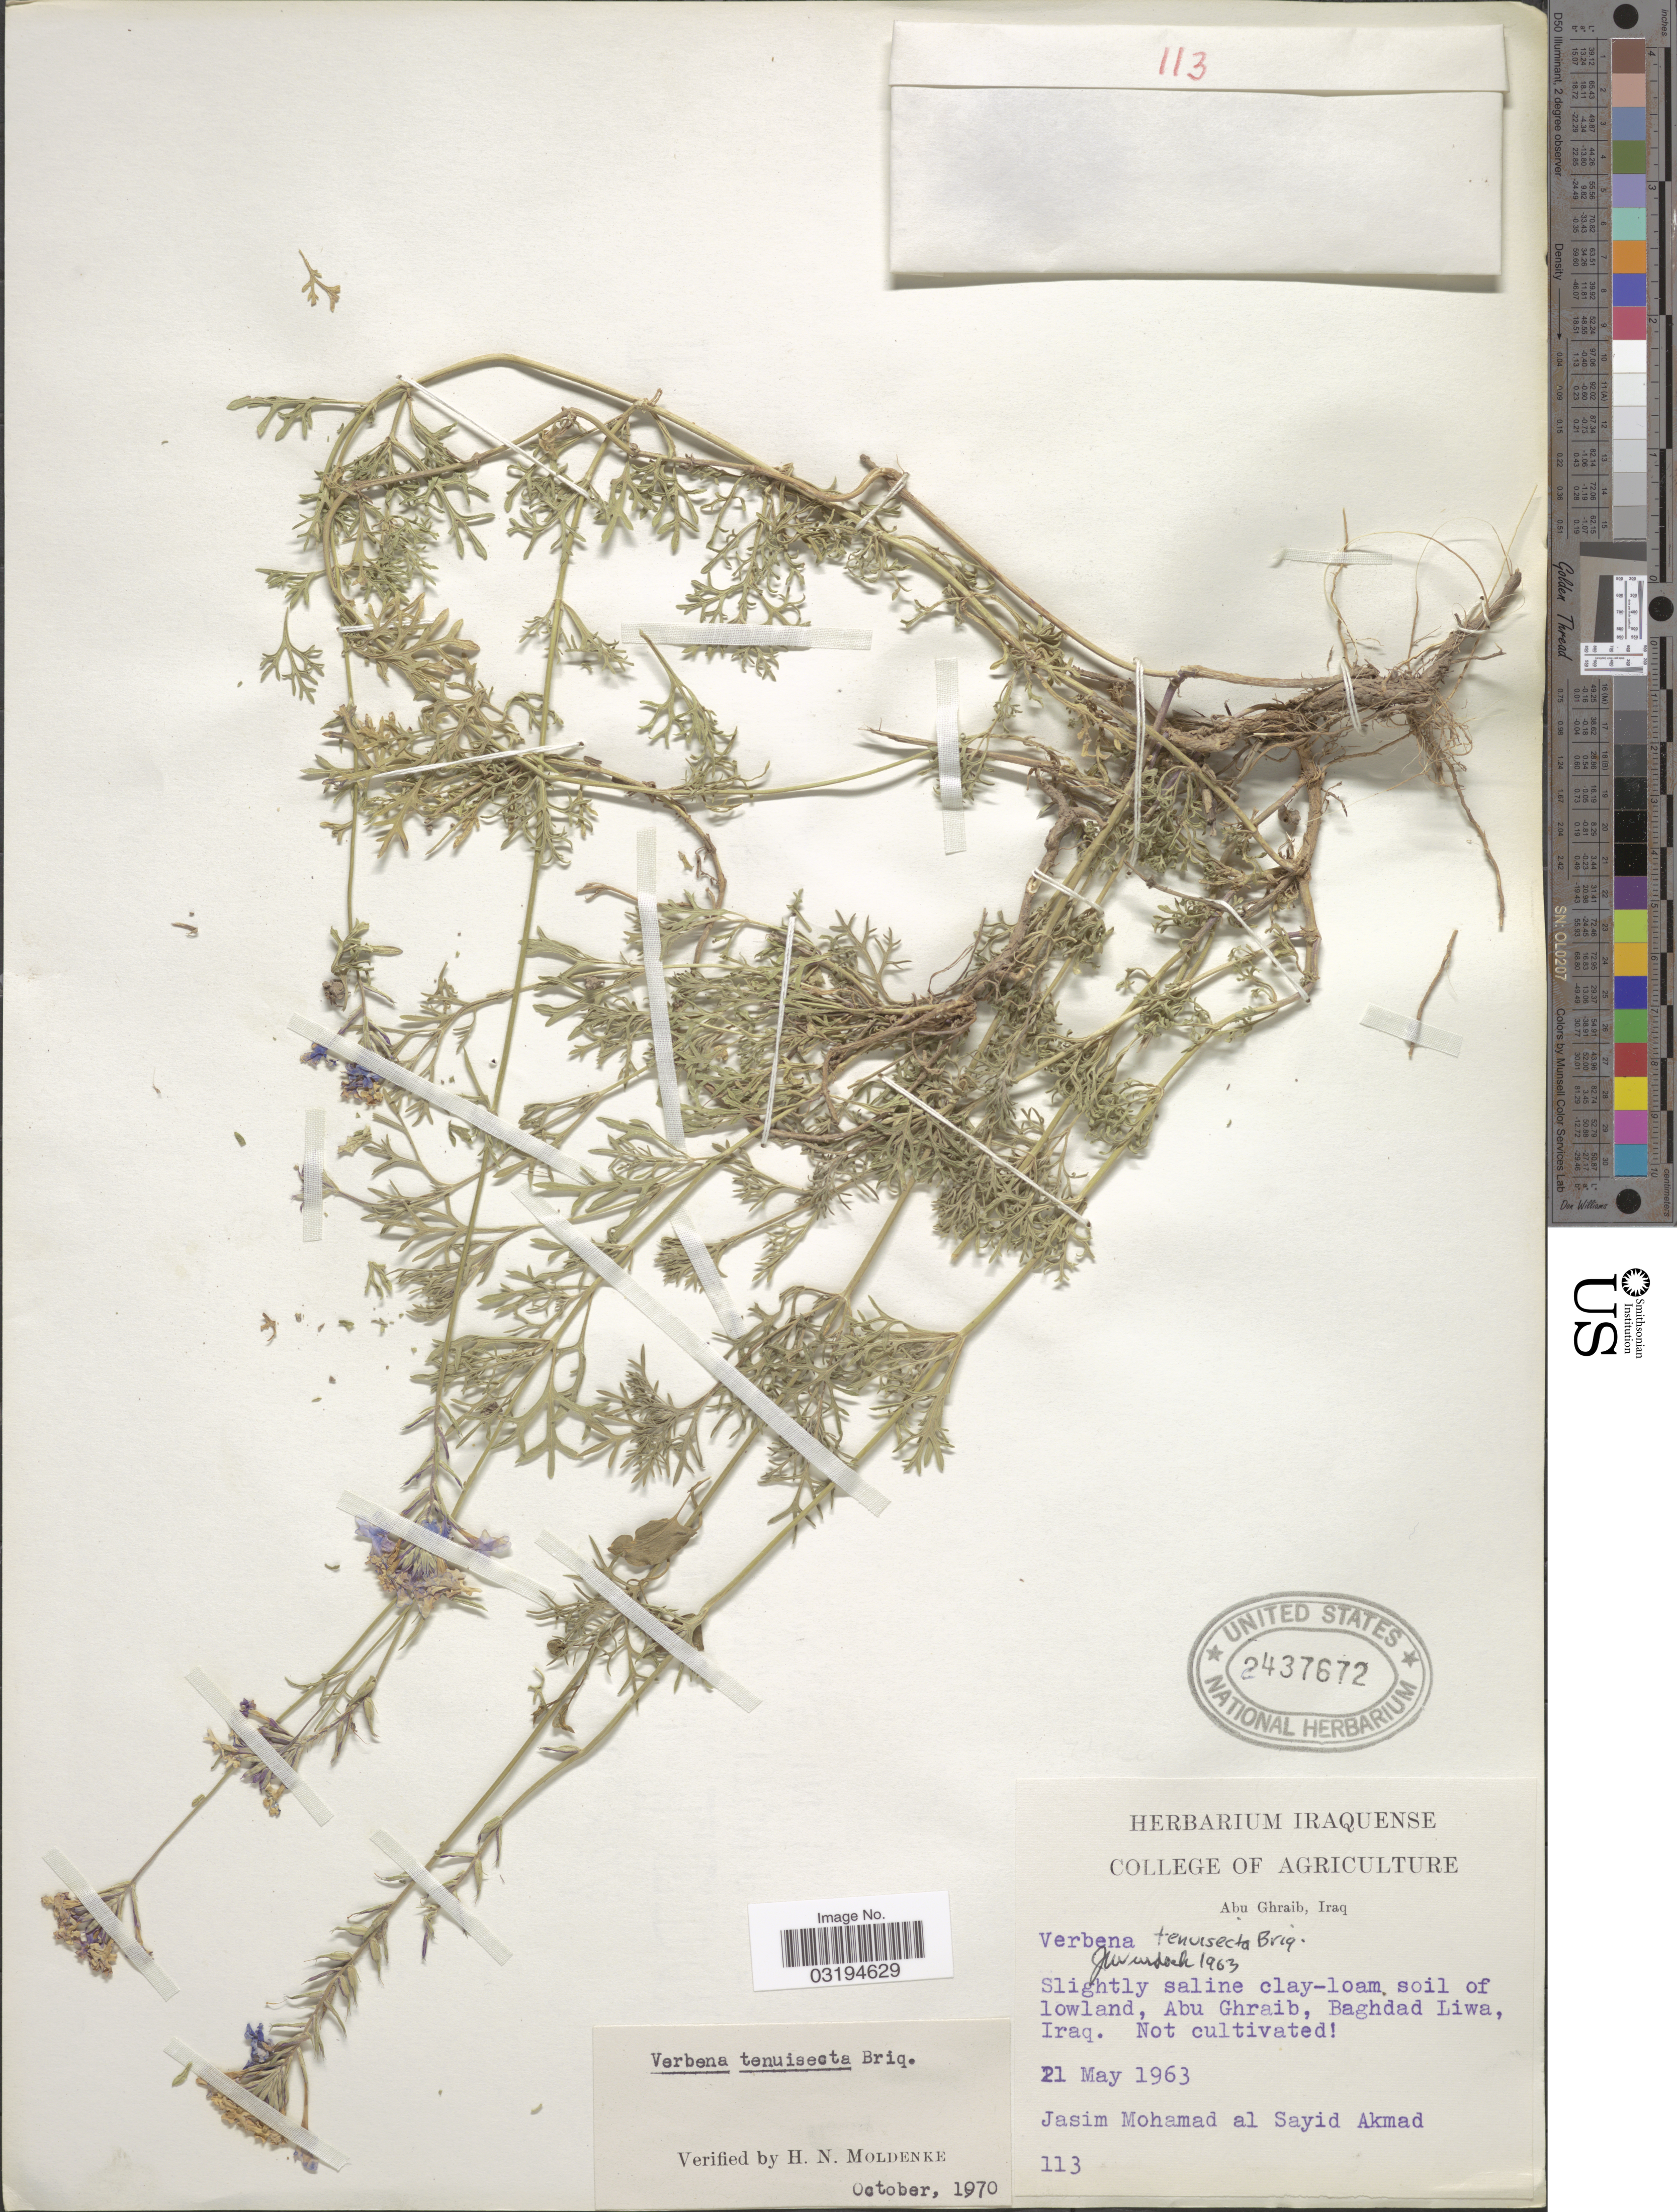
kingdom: Plantae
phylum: Tracheophyta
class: Magnoliopsida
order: Lamiales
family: Verbenaceae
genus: Verbena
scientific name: Verbena tenuisecta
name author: Briq.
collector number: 113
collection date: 1963-05-21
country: Iraq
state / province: Baghdad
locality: Abu Ghraib, Baghdad Liwa.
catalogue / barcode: US 2437672